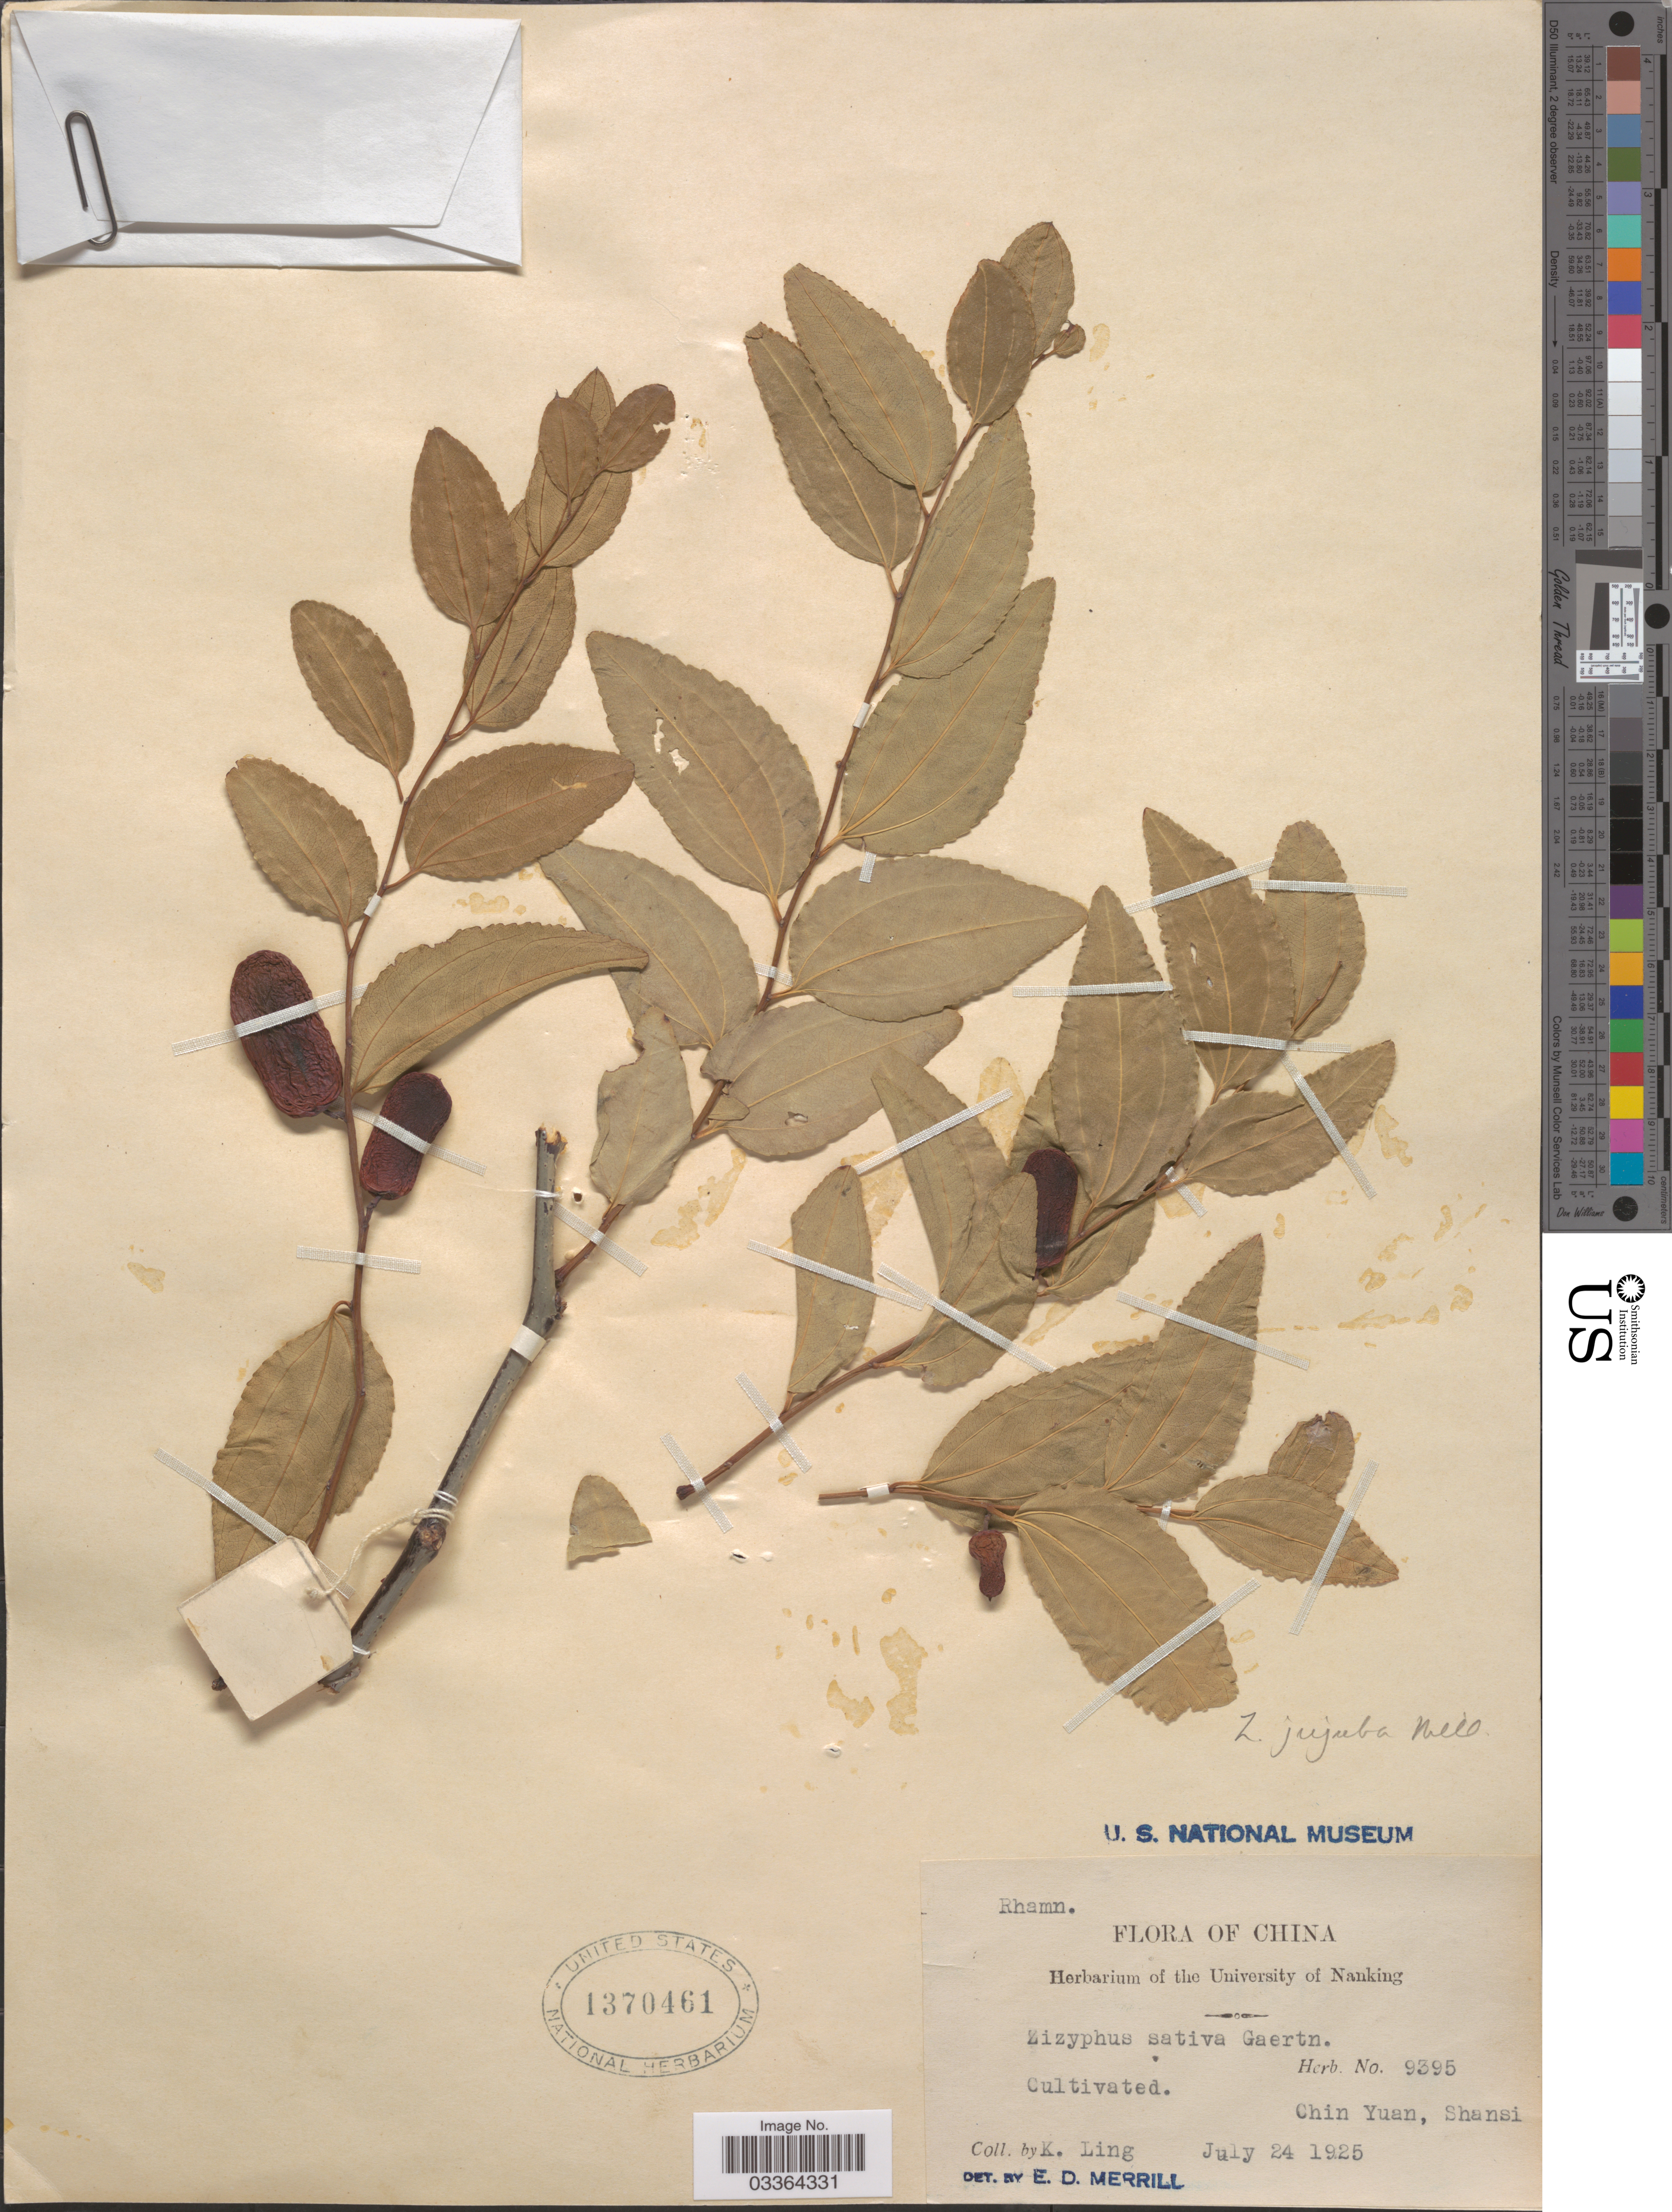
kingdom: Plantae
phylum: Tracheophyta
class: Magnoliopsida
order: Rosales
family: Rhamnaceae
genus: Ziziphus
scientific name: Ziziphus jujuba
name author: Mill.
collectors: K. Ling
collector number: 9395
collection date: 1925-07-24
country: China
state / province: Shanxi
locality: Chin Yuan, Shansi.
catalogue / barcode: US 1370461